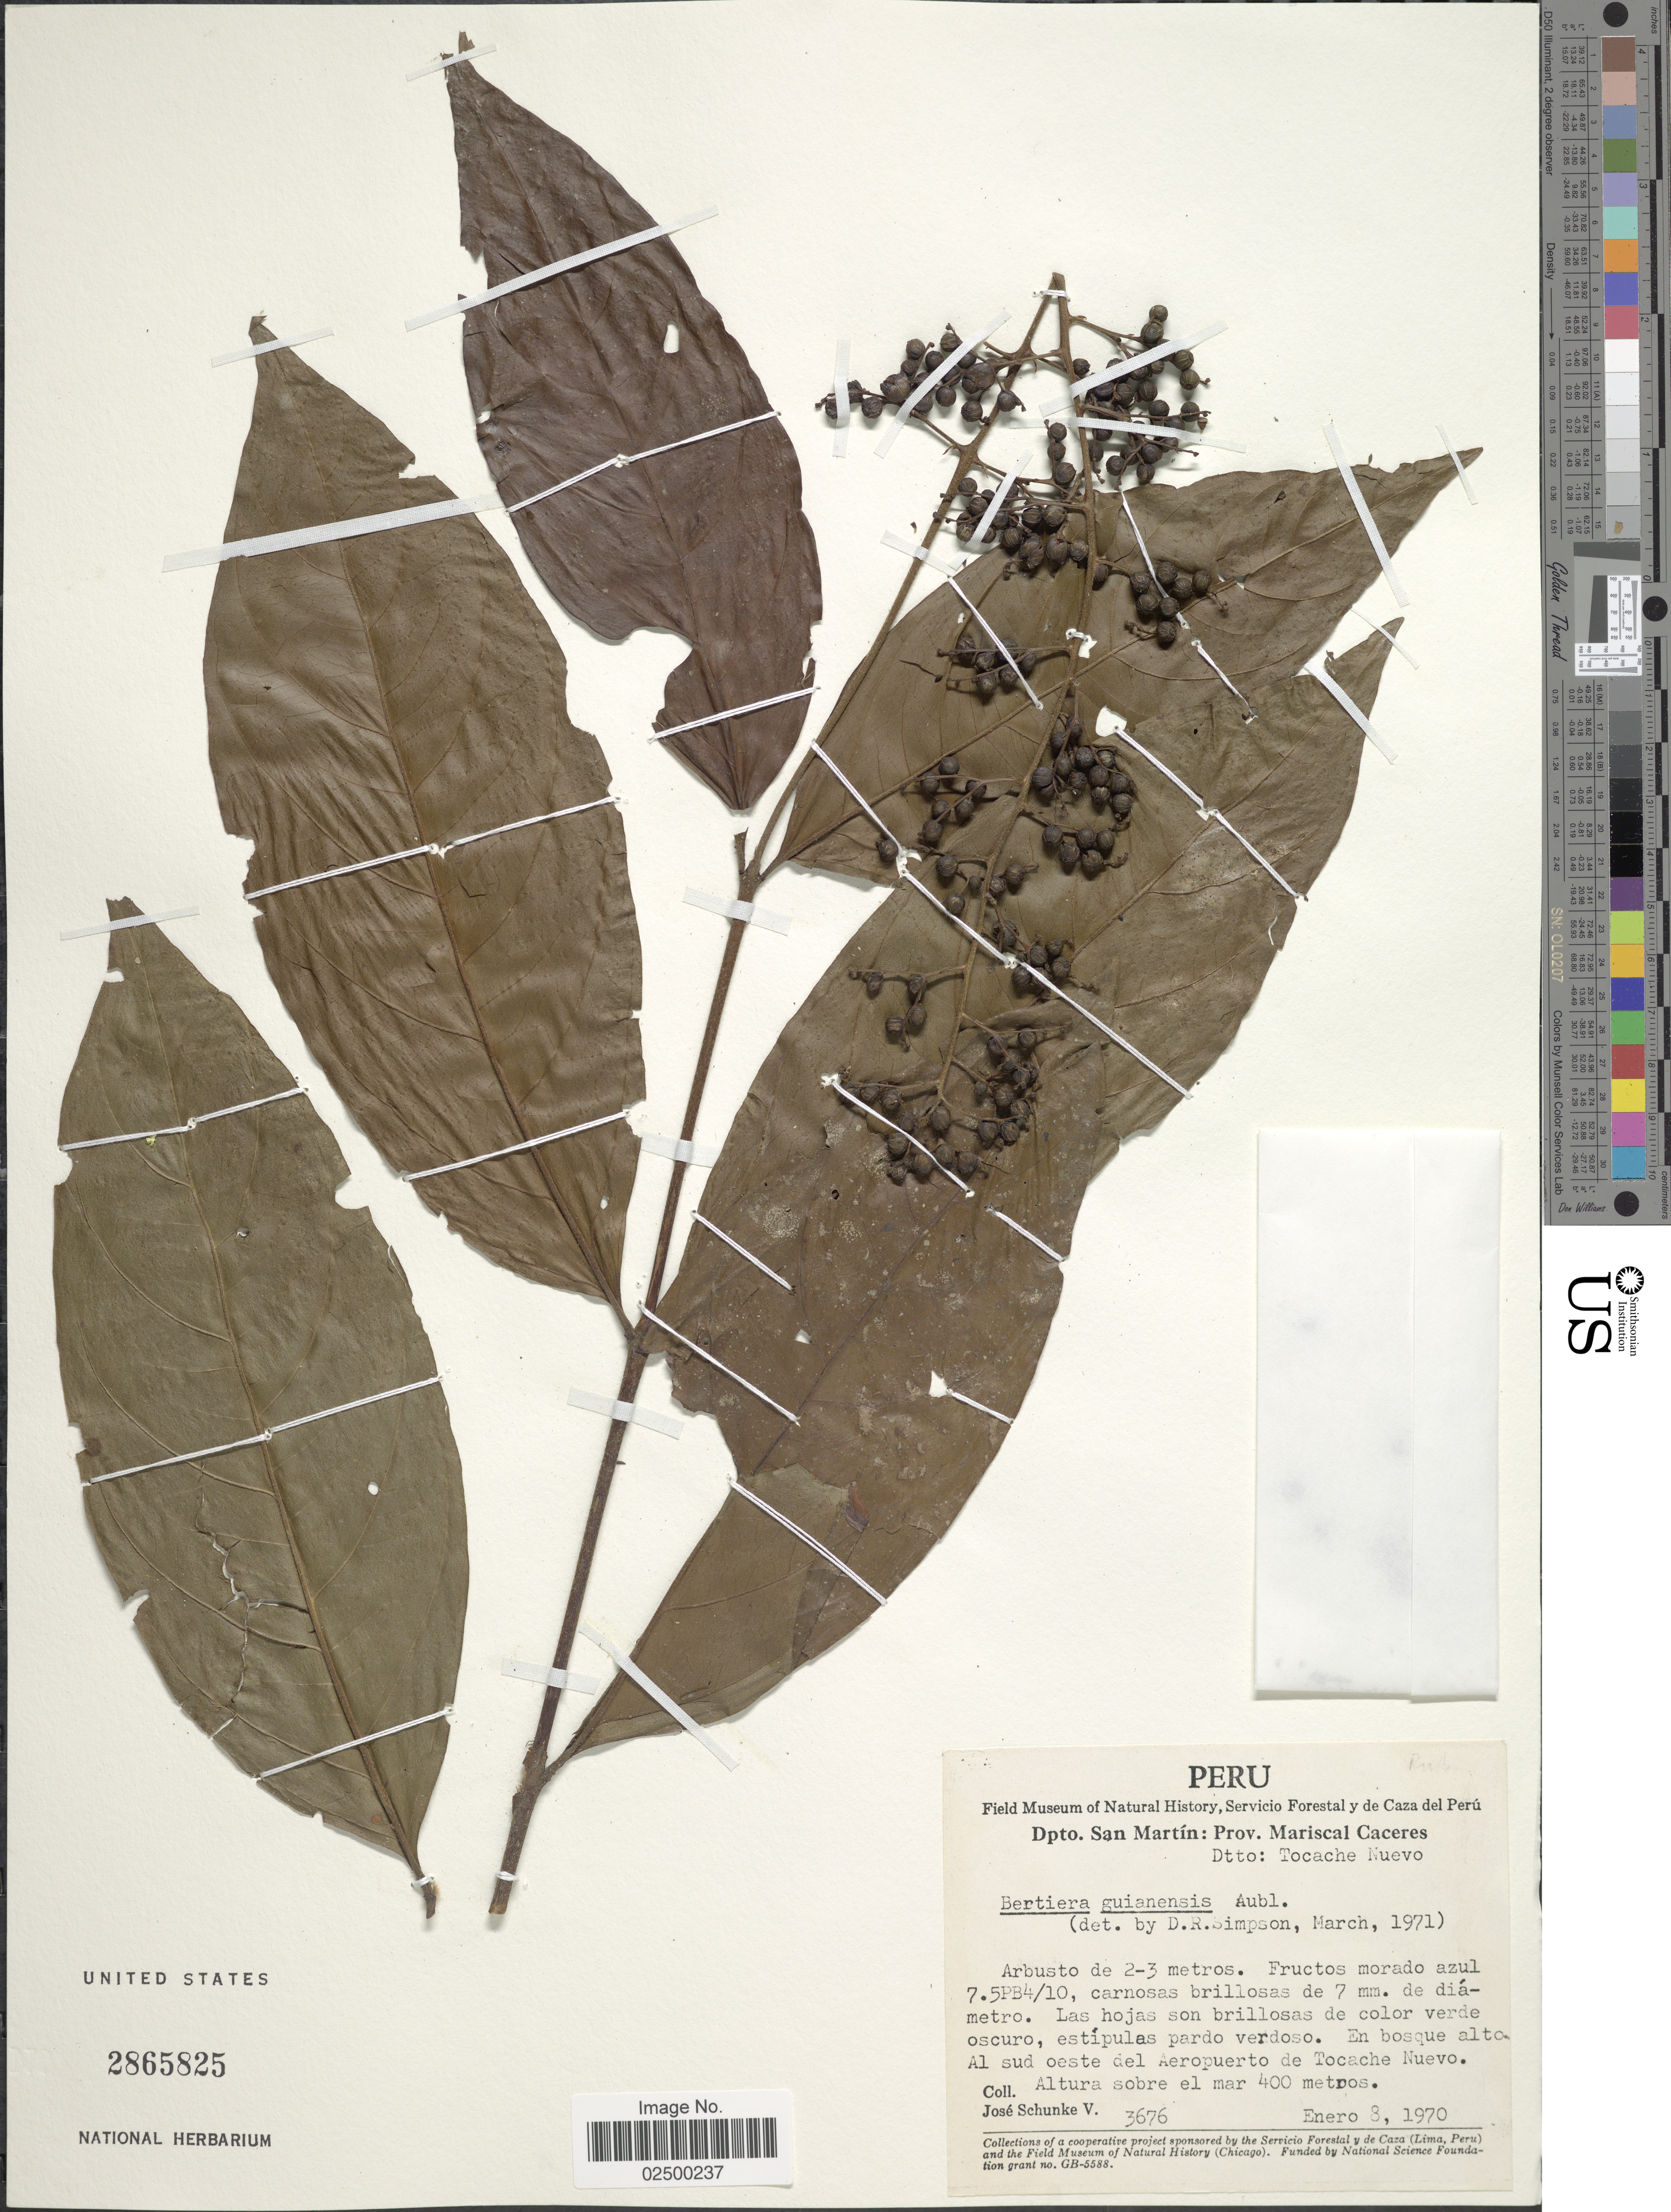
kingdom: Plantae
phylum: Tracheophyta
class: Magnoliopsida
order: Gentianales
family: Rubiaceae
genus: Bertiera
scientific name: Bertiera guianensis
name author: Aubl.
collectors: J. Schunke Vigo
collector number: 3676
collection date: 1970-01-08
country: Peru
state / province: San Martín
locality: Prov. Mariscal Caceres, Dtto: Tocache Nuevo, en bosque alto, Al sud oeste del Aeropuerto de Tocache Nuevo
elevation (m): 400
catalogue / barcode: US 2865825